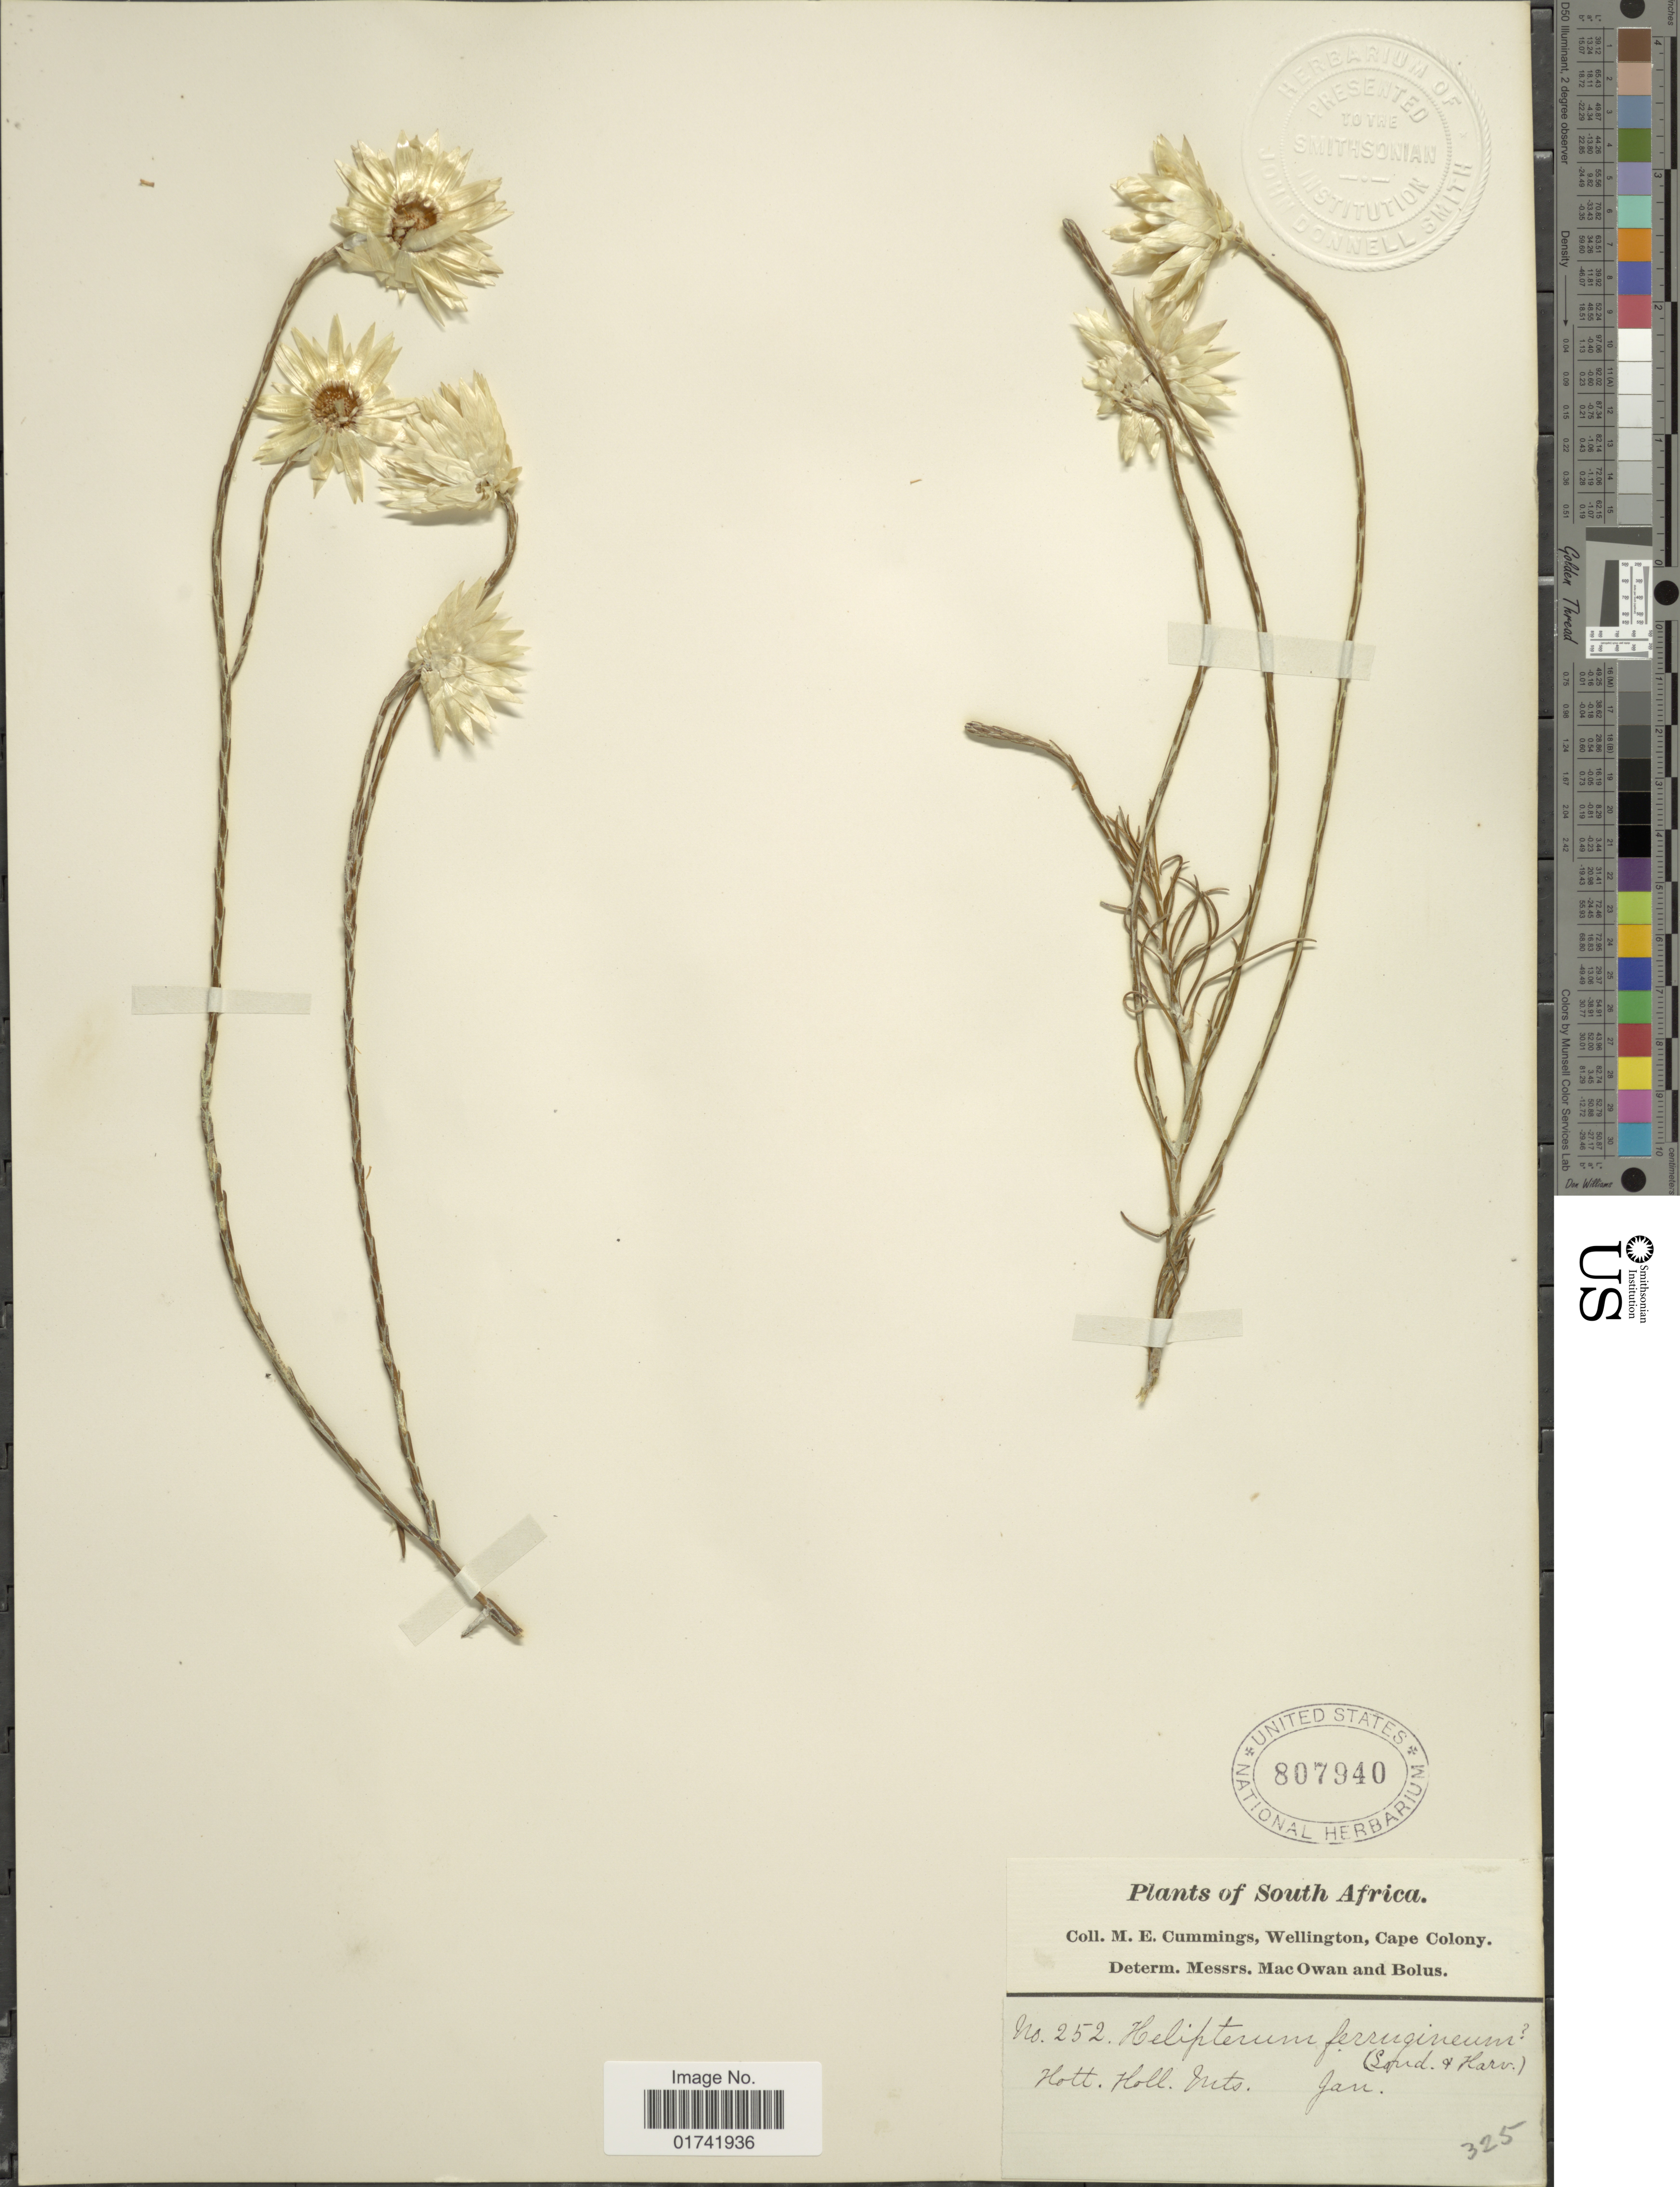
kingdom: Plantae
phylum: Tracheophyta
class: Magnoliopsida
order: Asterales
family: Asteraceae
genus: Helipterum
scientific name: Helipterum ferrugineum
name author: (Lam.) Harv. & Sond.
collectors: M. E. Cummings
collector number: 252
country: South Africa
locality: Hott. Holl. Mts.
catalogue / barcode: US 807940